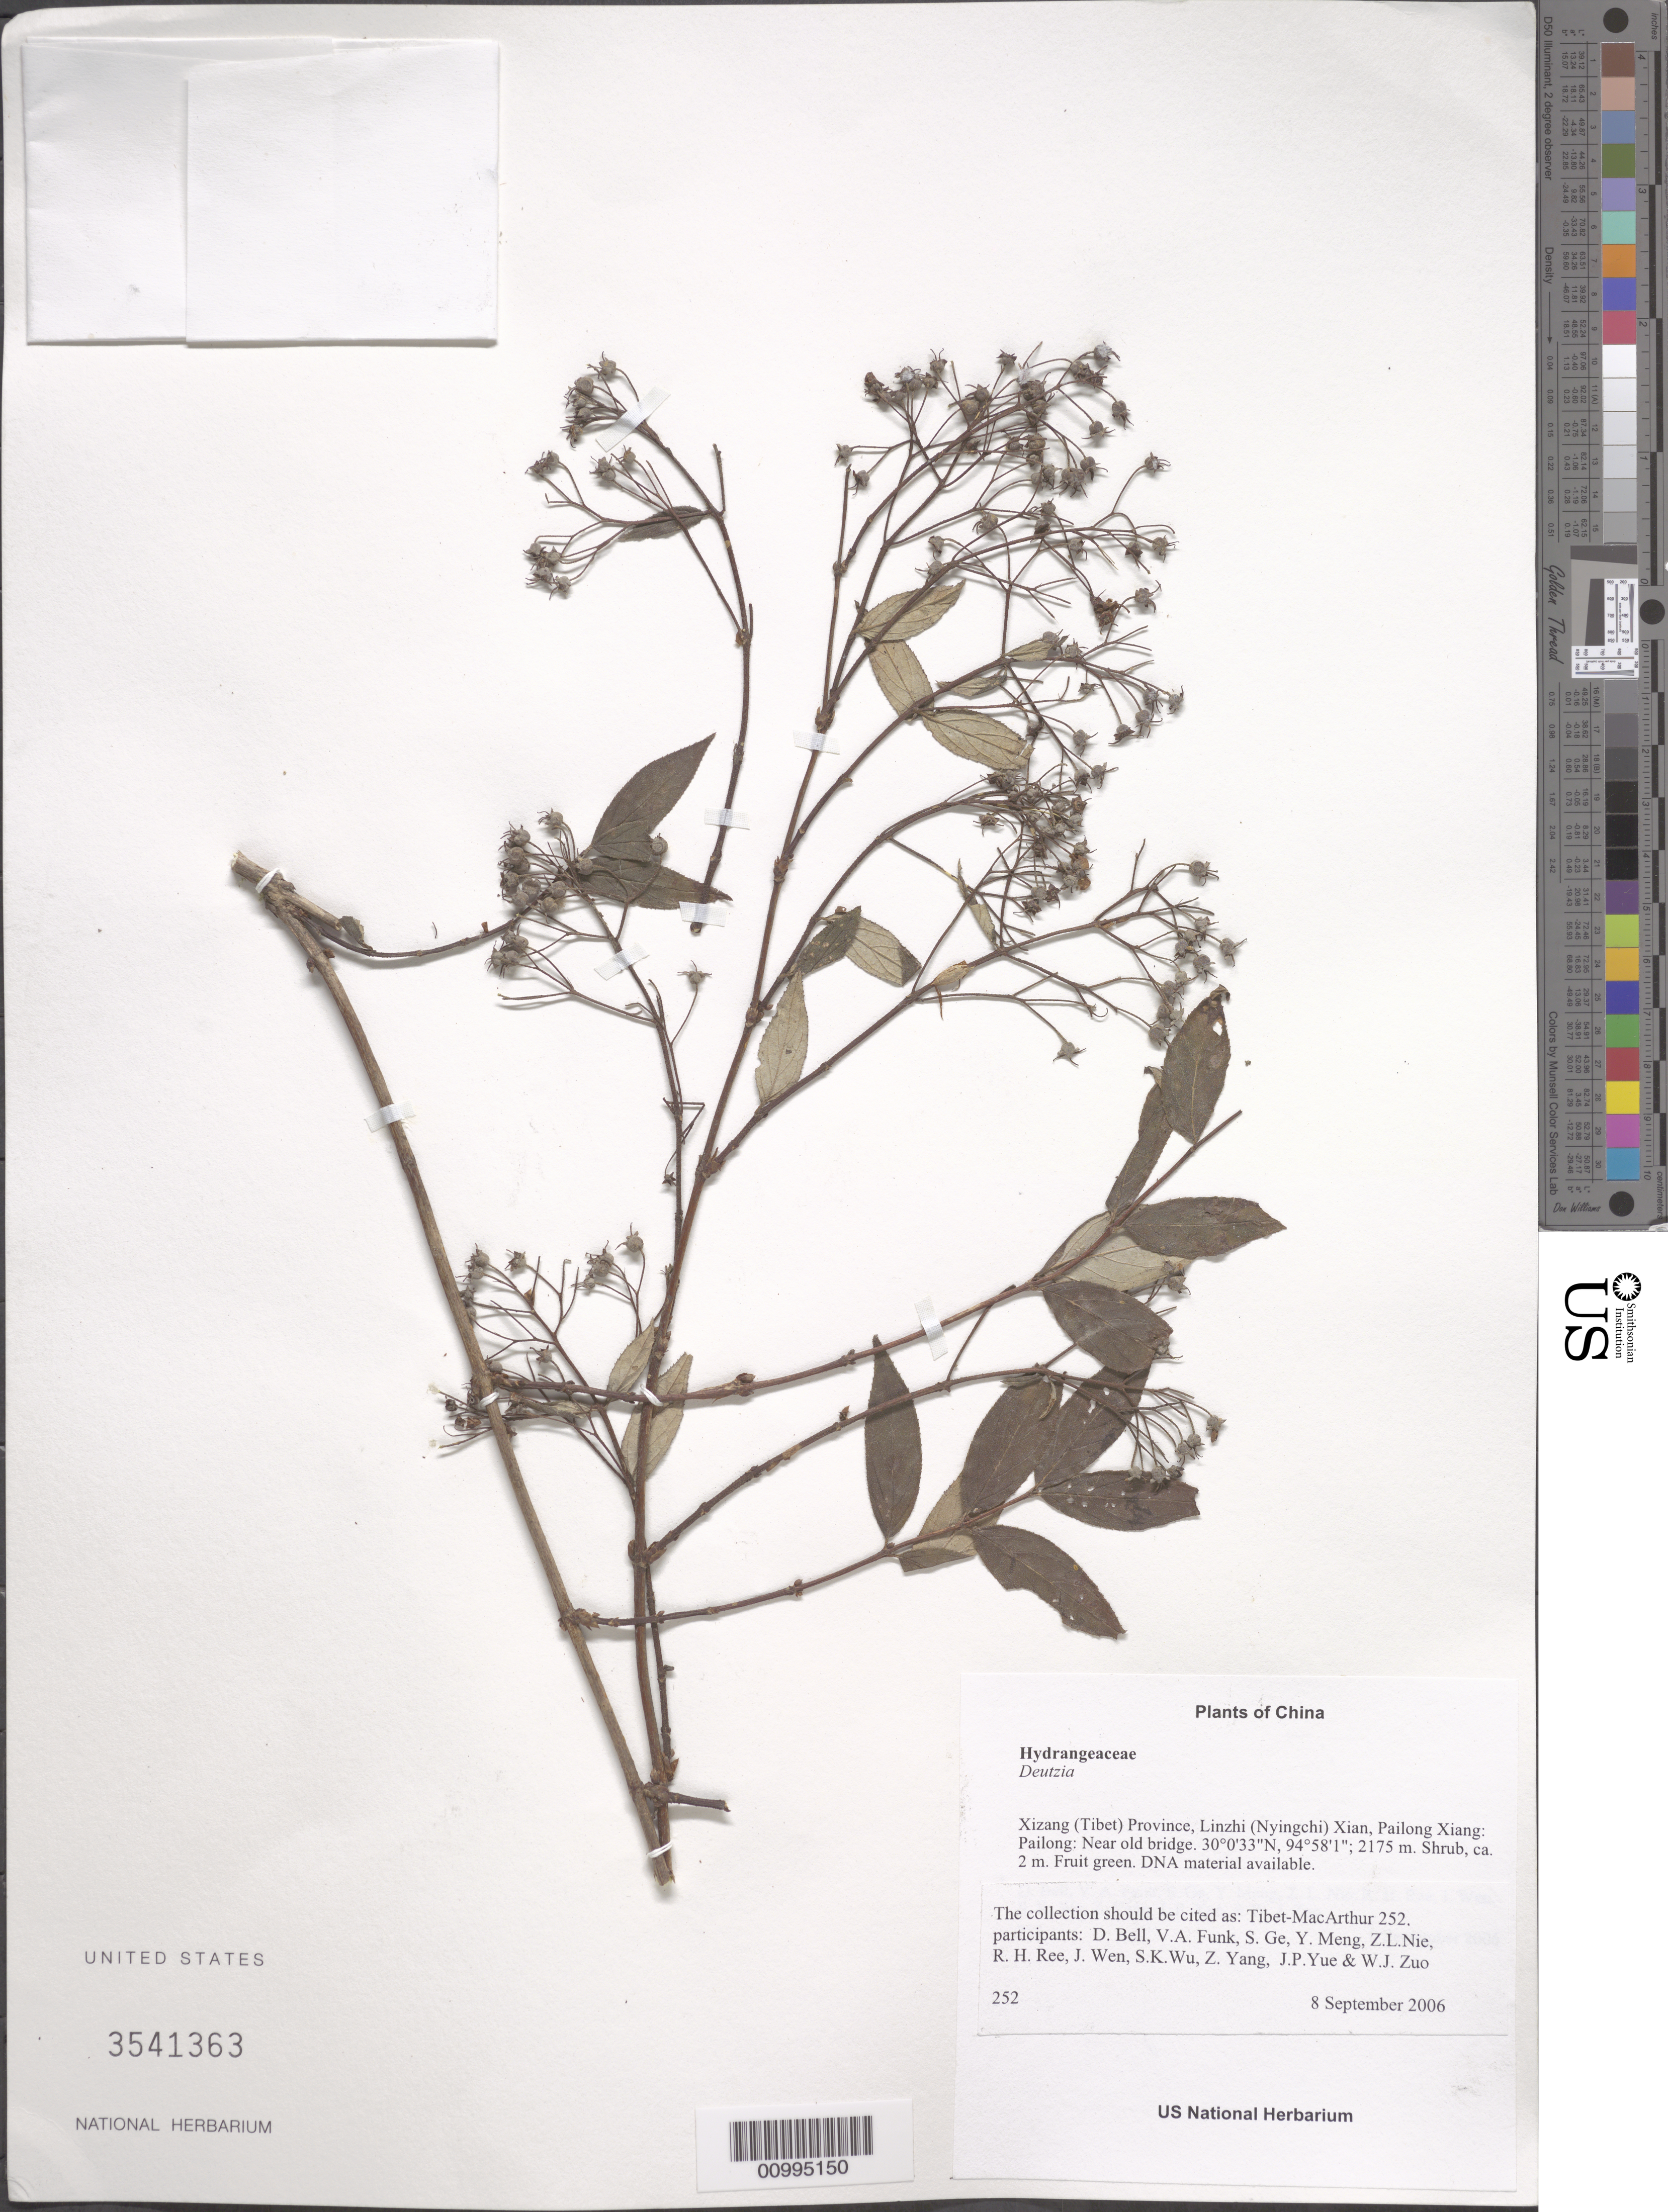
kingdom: Plantae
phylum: Tracheophyta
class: Magnoliopsida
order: Cornales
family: Hydrangeaceae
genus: Deutzia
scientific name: Deutzia sp.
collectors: Tibet-MacArthur, D. A. Bell, V. Funk, S. Ge, Y. Meng, Z. Nie, R. Ree, J. Wen, S. K. Wu, Z. Yang, J. Yue & W. Zuo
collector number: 252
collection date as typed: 08 Sep 2006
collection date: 2006-09-08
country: China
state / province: Xizang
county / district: Linzhi (Nyingchi) Xian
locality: Pailong Xiang: Pailong. Near old bridge.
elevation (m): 2175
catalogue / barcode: US 3541363